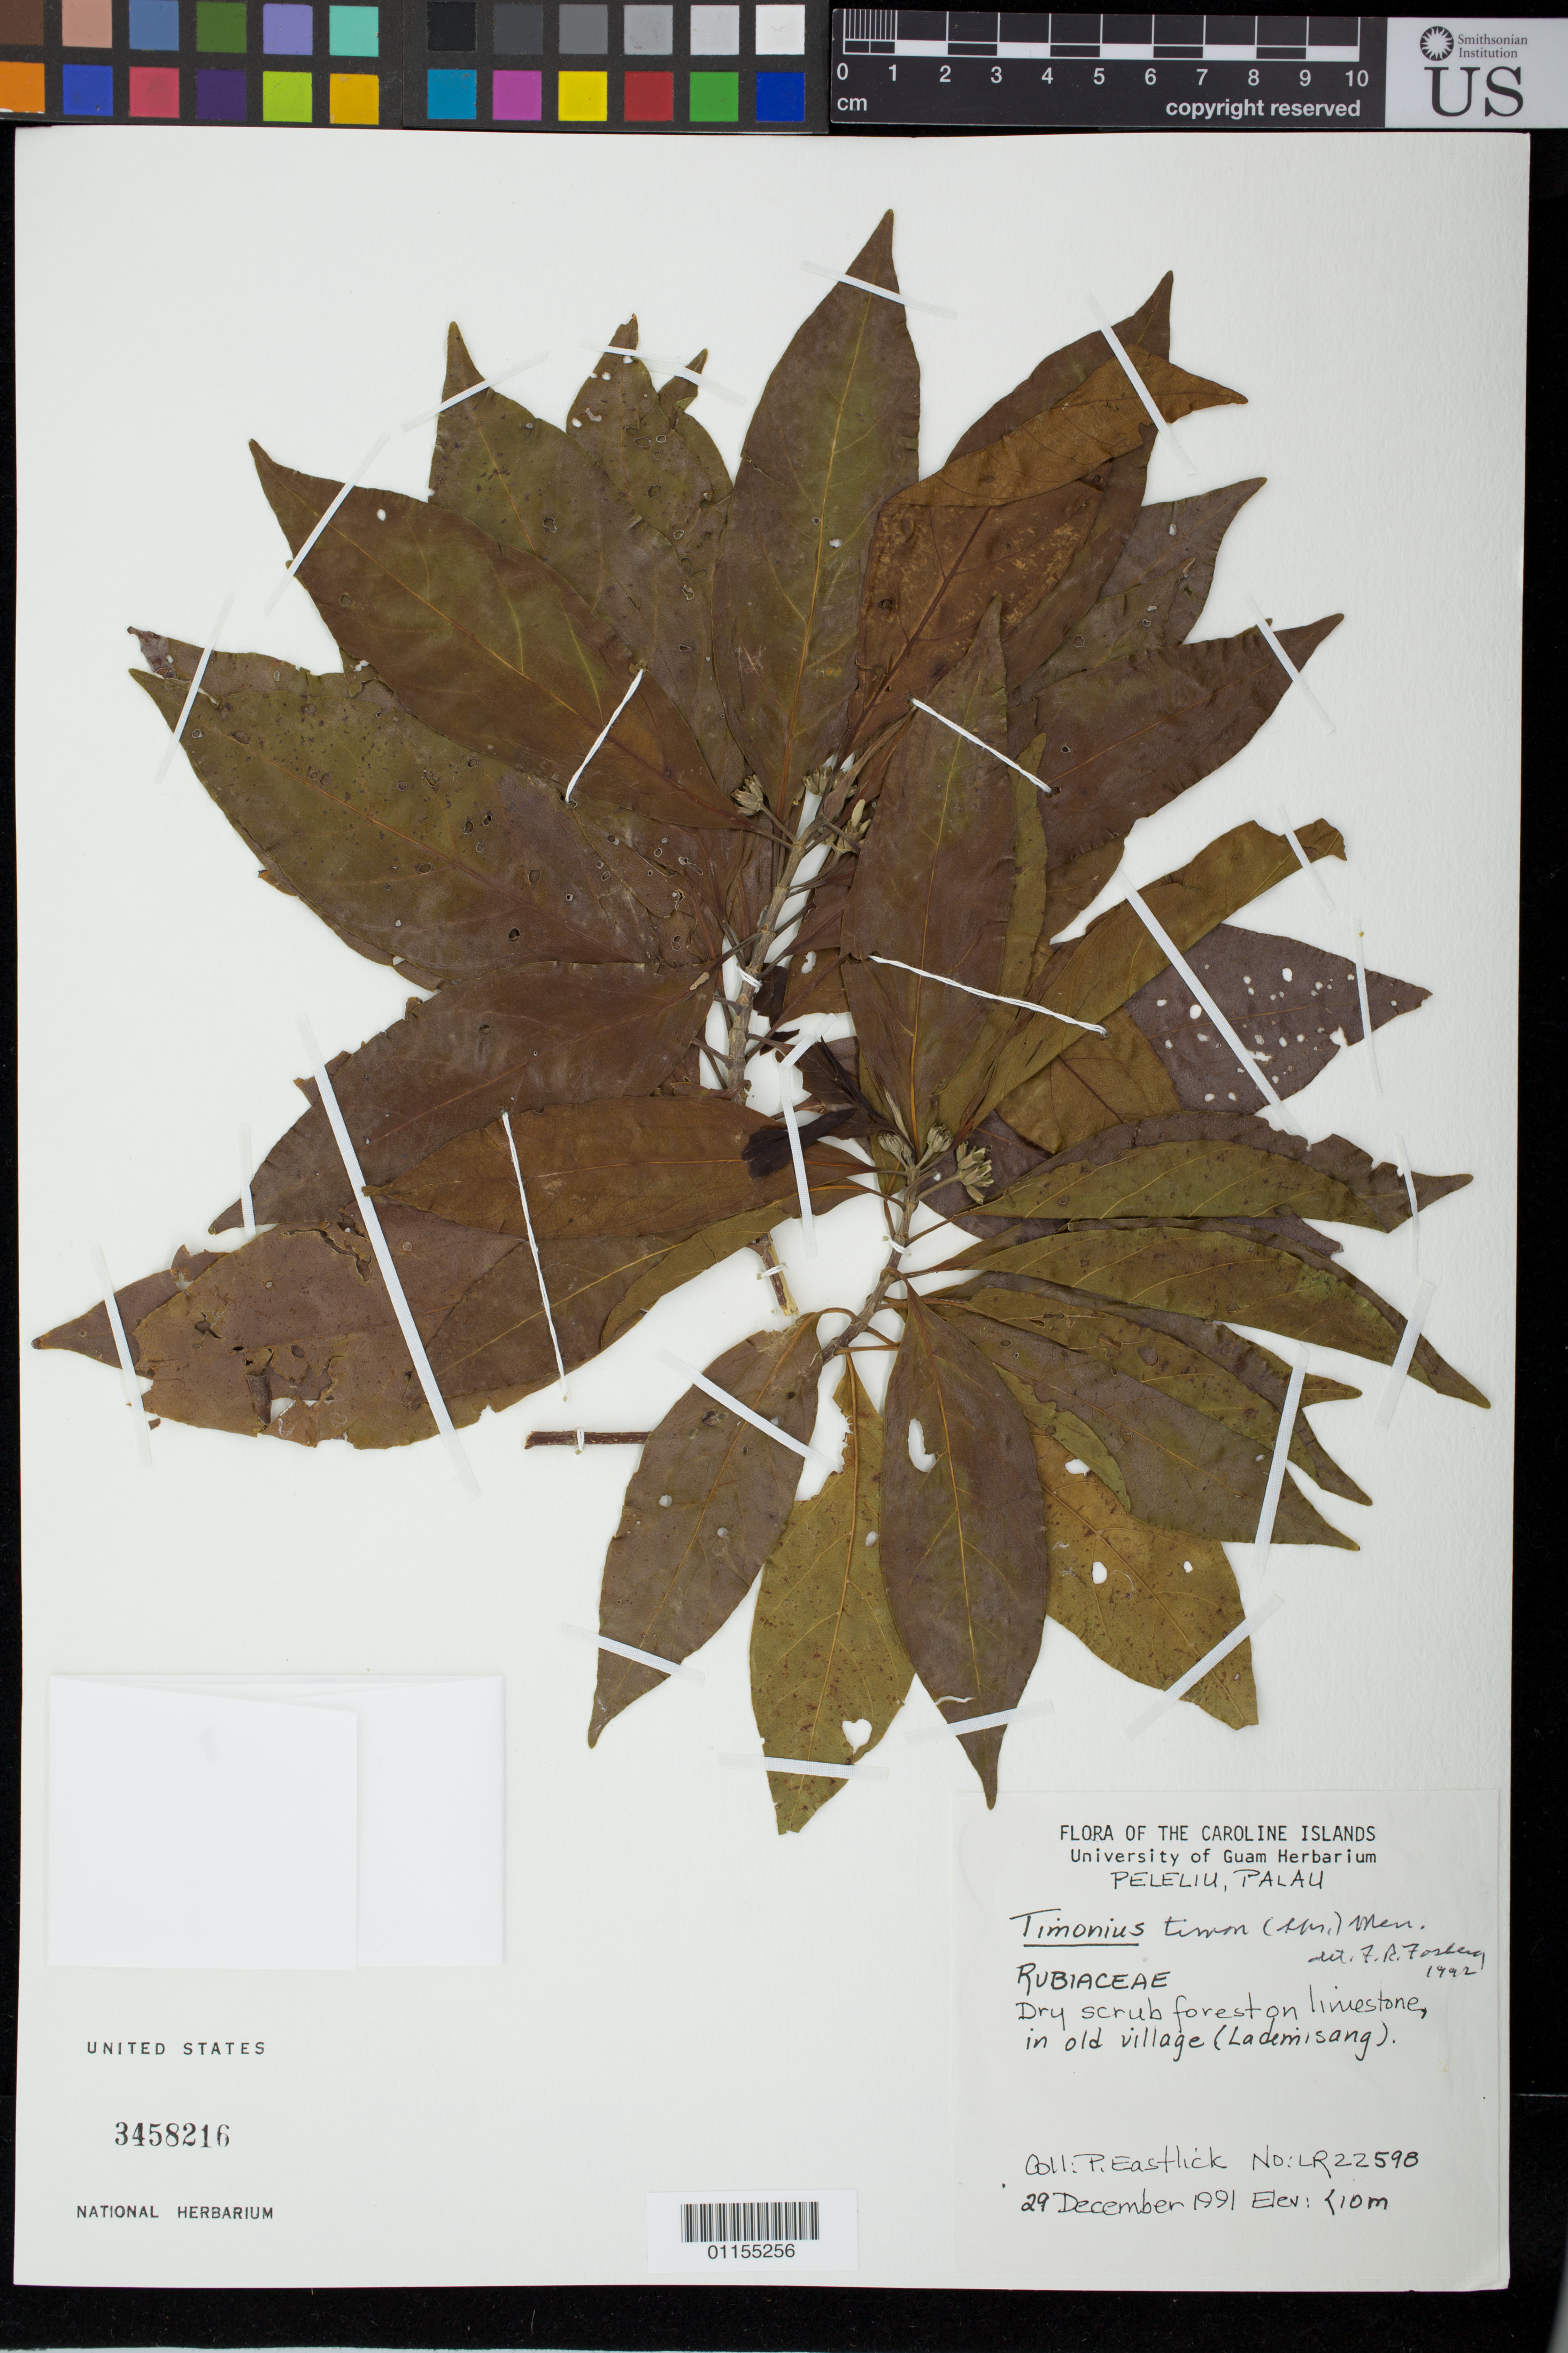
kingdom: Plantae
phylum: Tracheophyta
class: Magnoliopsida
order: Gentianales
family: Rubiaceae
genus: Timonius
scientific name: Timonius timon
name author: (Spreng.) Merr.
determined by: Fosberg, F. R.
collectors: P. Eastlick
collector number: LR22598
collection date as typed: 29 Dec 1991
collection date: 1991-12-29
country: Palau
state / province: Peleliu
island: Beliliou [Peleliu]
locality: Lademisang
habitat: Dry scrub forest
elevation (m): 10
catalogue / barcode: US 3458216